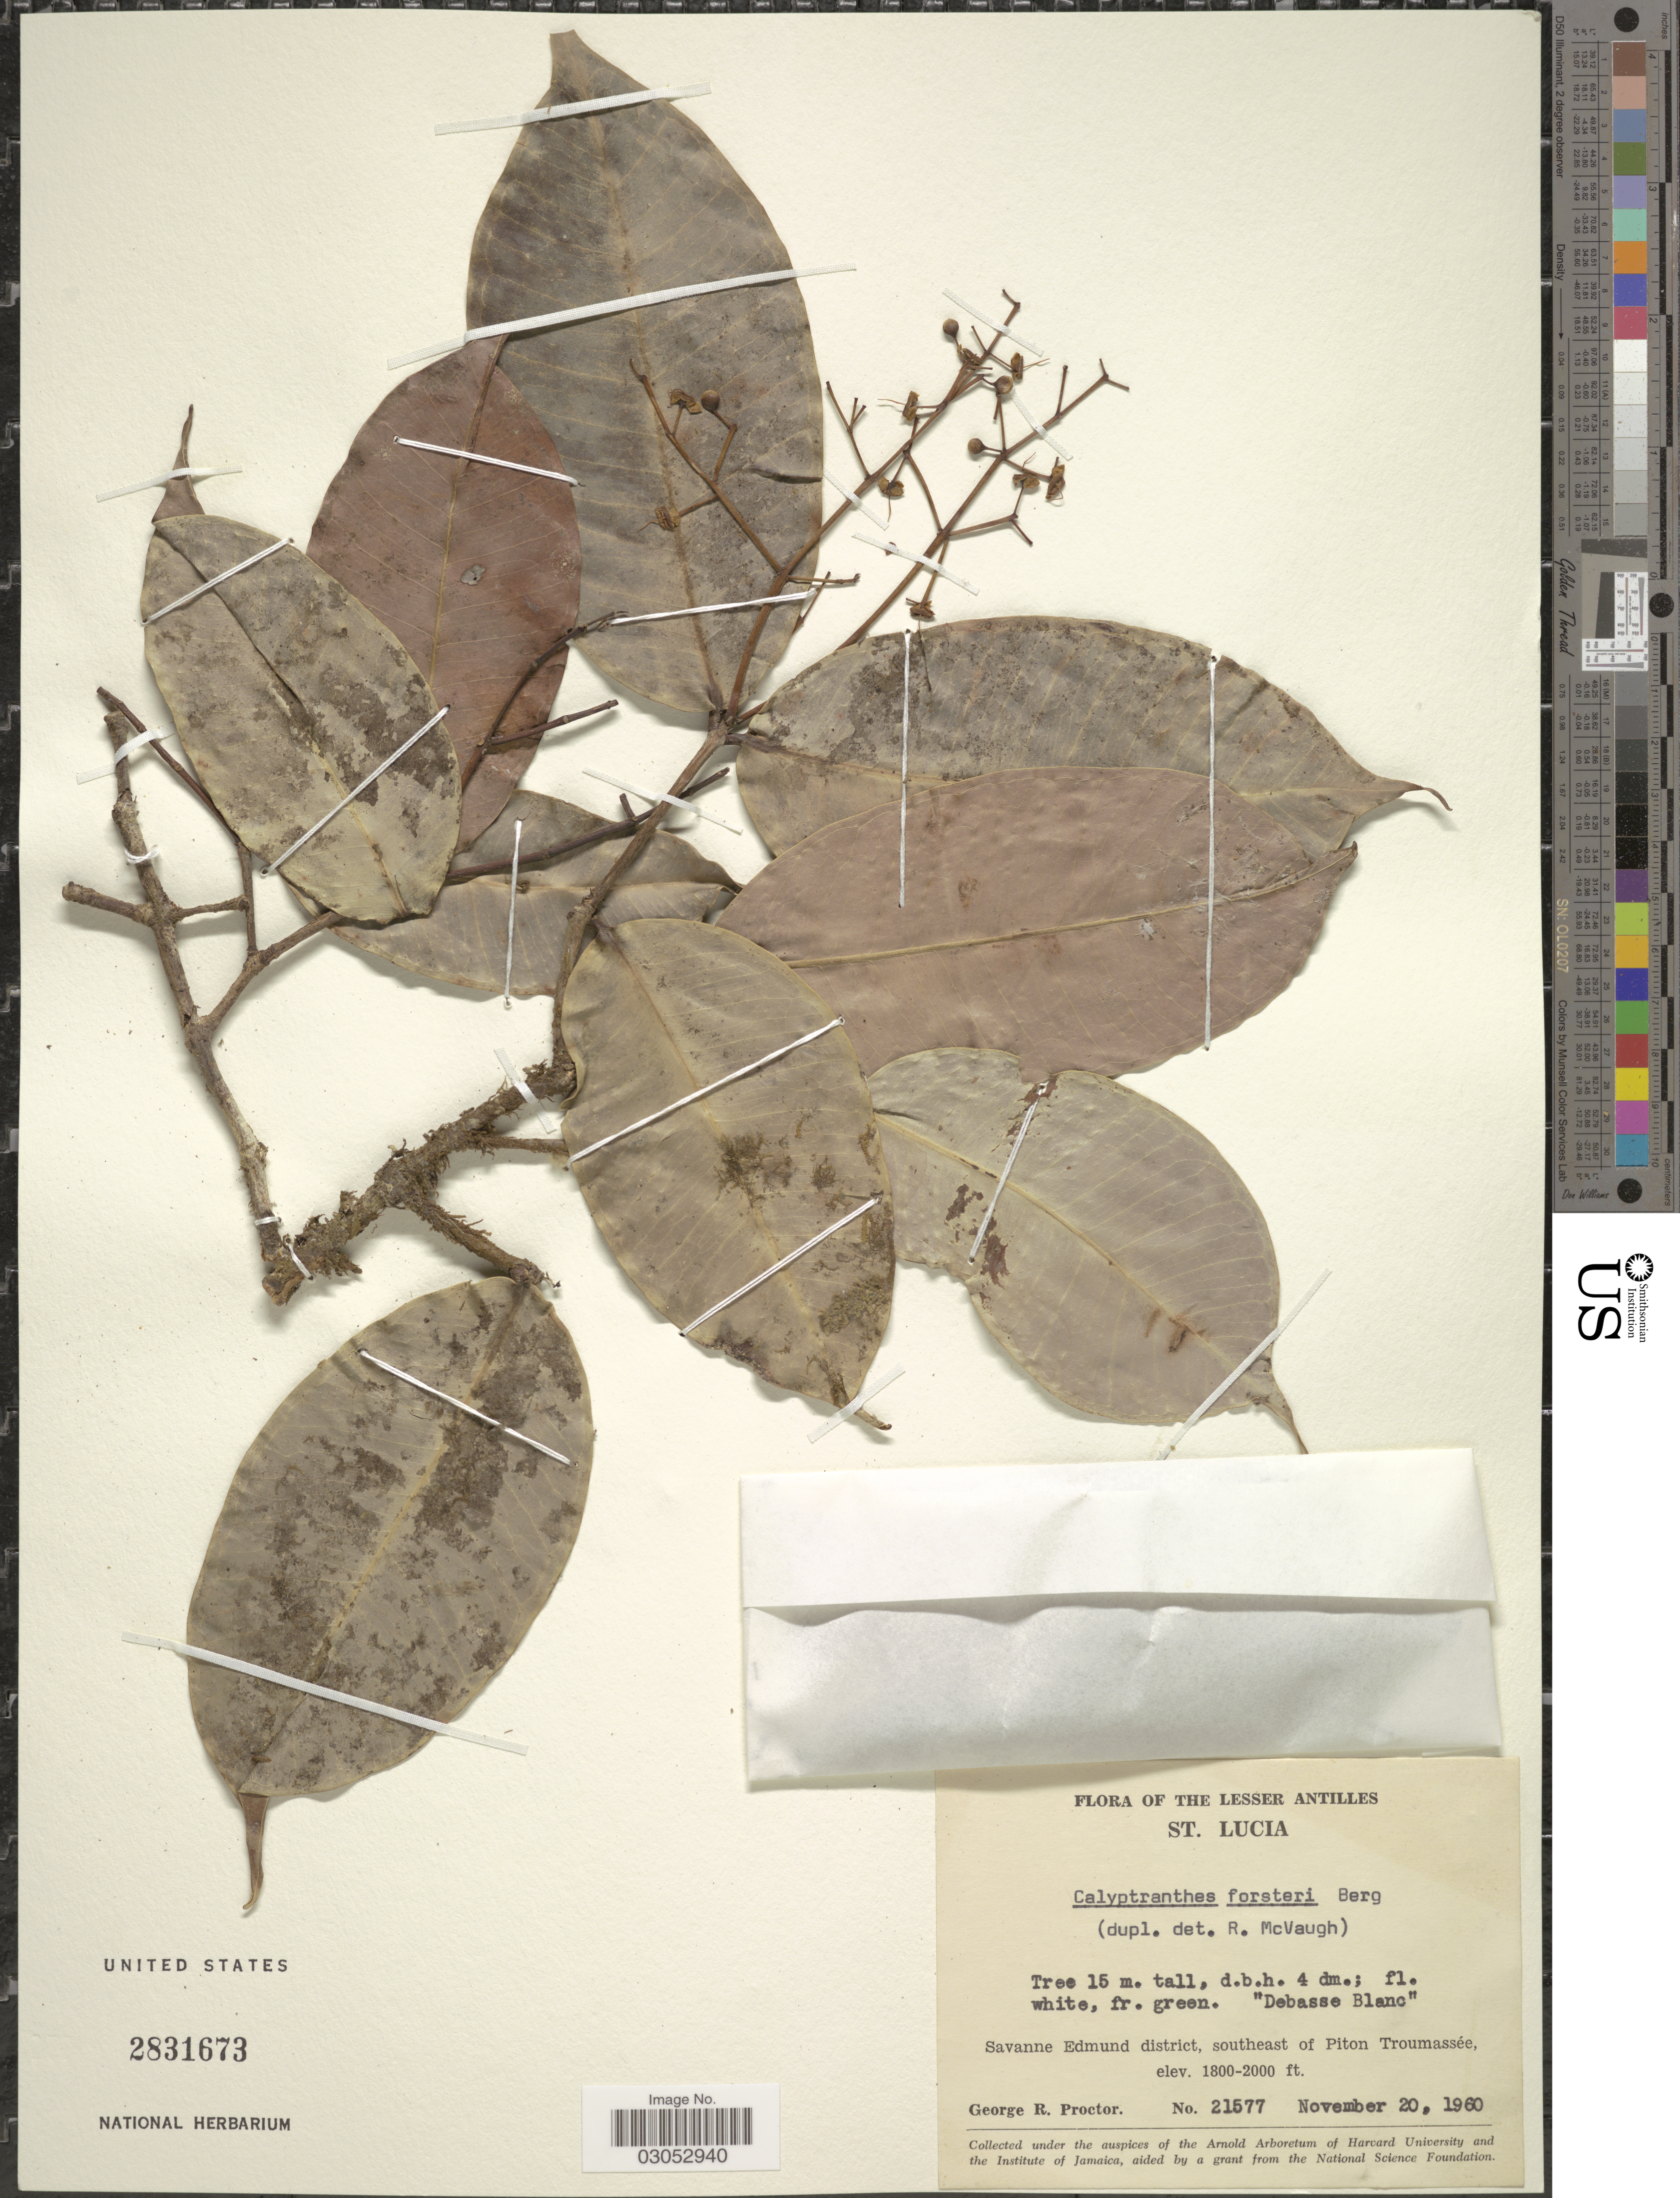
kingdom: Plantae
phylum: Tracheophyta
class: Magnoliopsida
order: Myrtales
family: Myrtaceae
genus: Myrcia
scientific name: Myrcia neoforsteri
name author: A.R. Lourenço & E. Lucas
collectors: G. Proctor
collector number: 21577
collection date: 1960-11-20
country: St. Lucia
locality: The Lesser Antilles, Savanne Edmund district, southeast of Piton Troumassée.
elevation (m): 549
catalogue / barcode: US 2831673